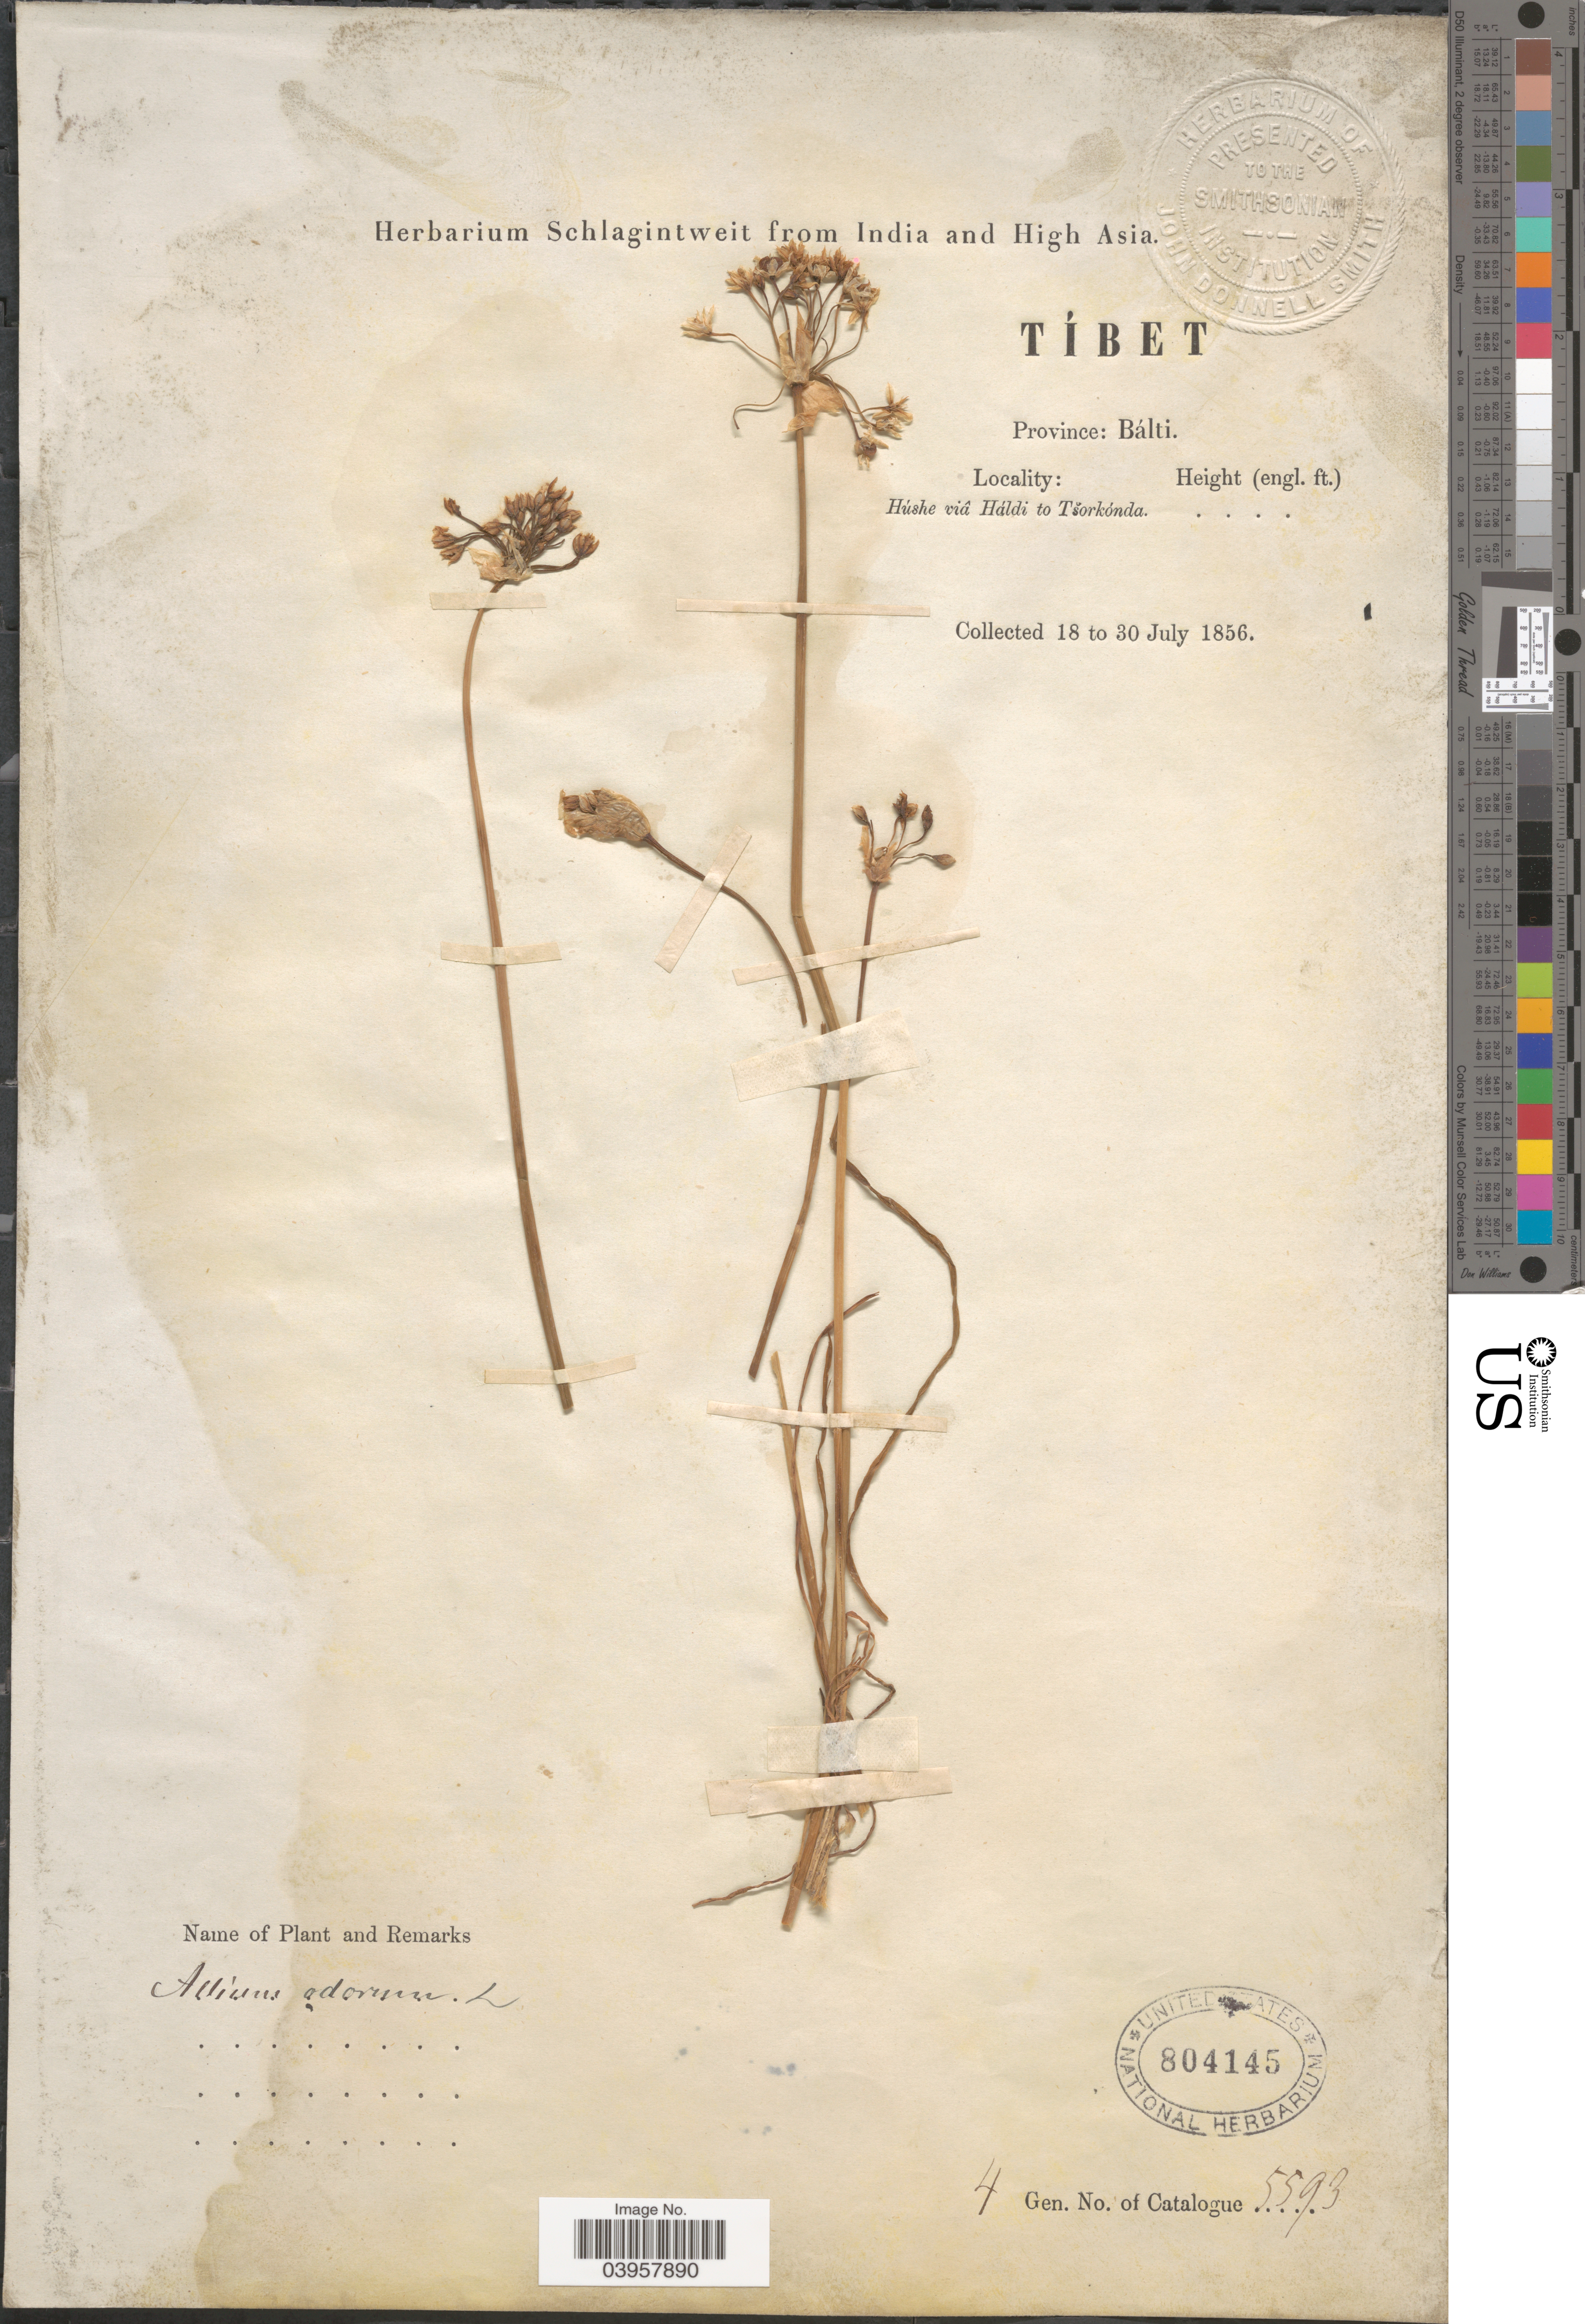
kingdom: Plantae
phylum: Tracheophyta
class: Liliopsida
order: Asparagales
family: Amaryllidaceae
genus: Allium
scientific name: Allium ramosum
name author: L.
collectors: ex herb. Schlagintweit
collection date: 1856-07-18/1856-07-30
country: China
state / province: Xizang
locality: Tíbet. Province: Bálti. Húshe viâ Háldi to Tšorkónda.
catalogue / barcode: US 804145